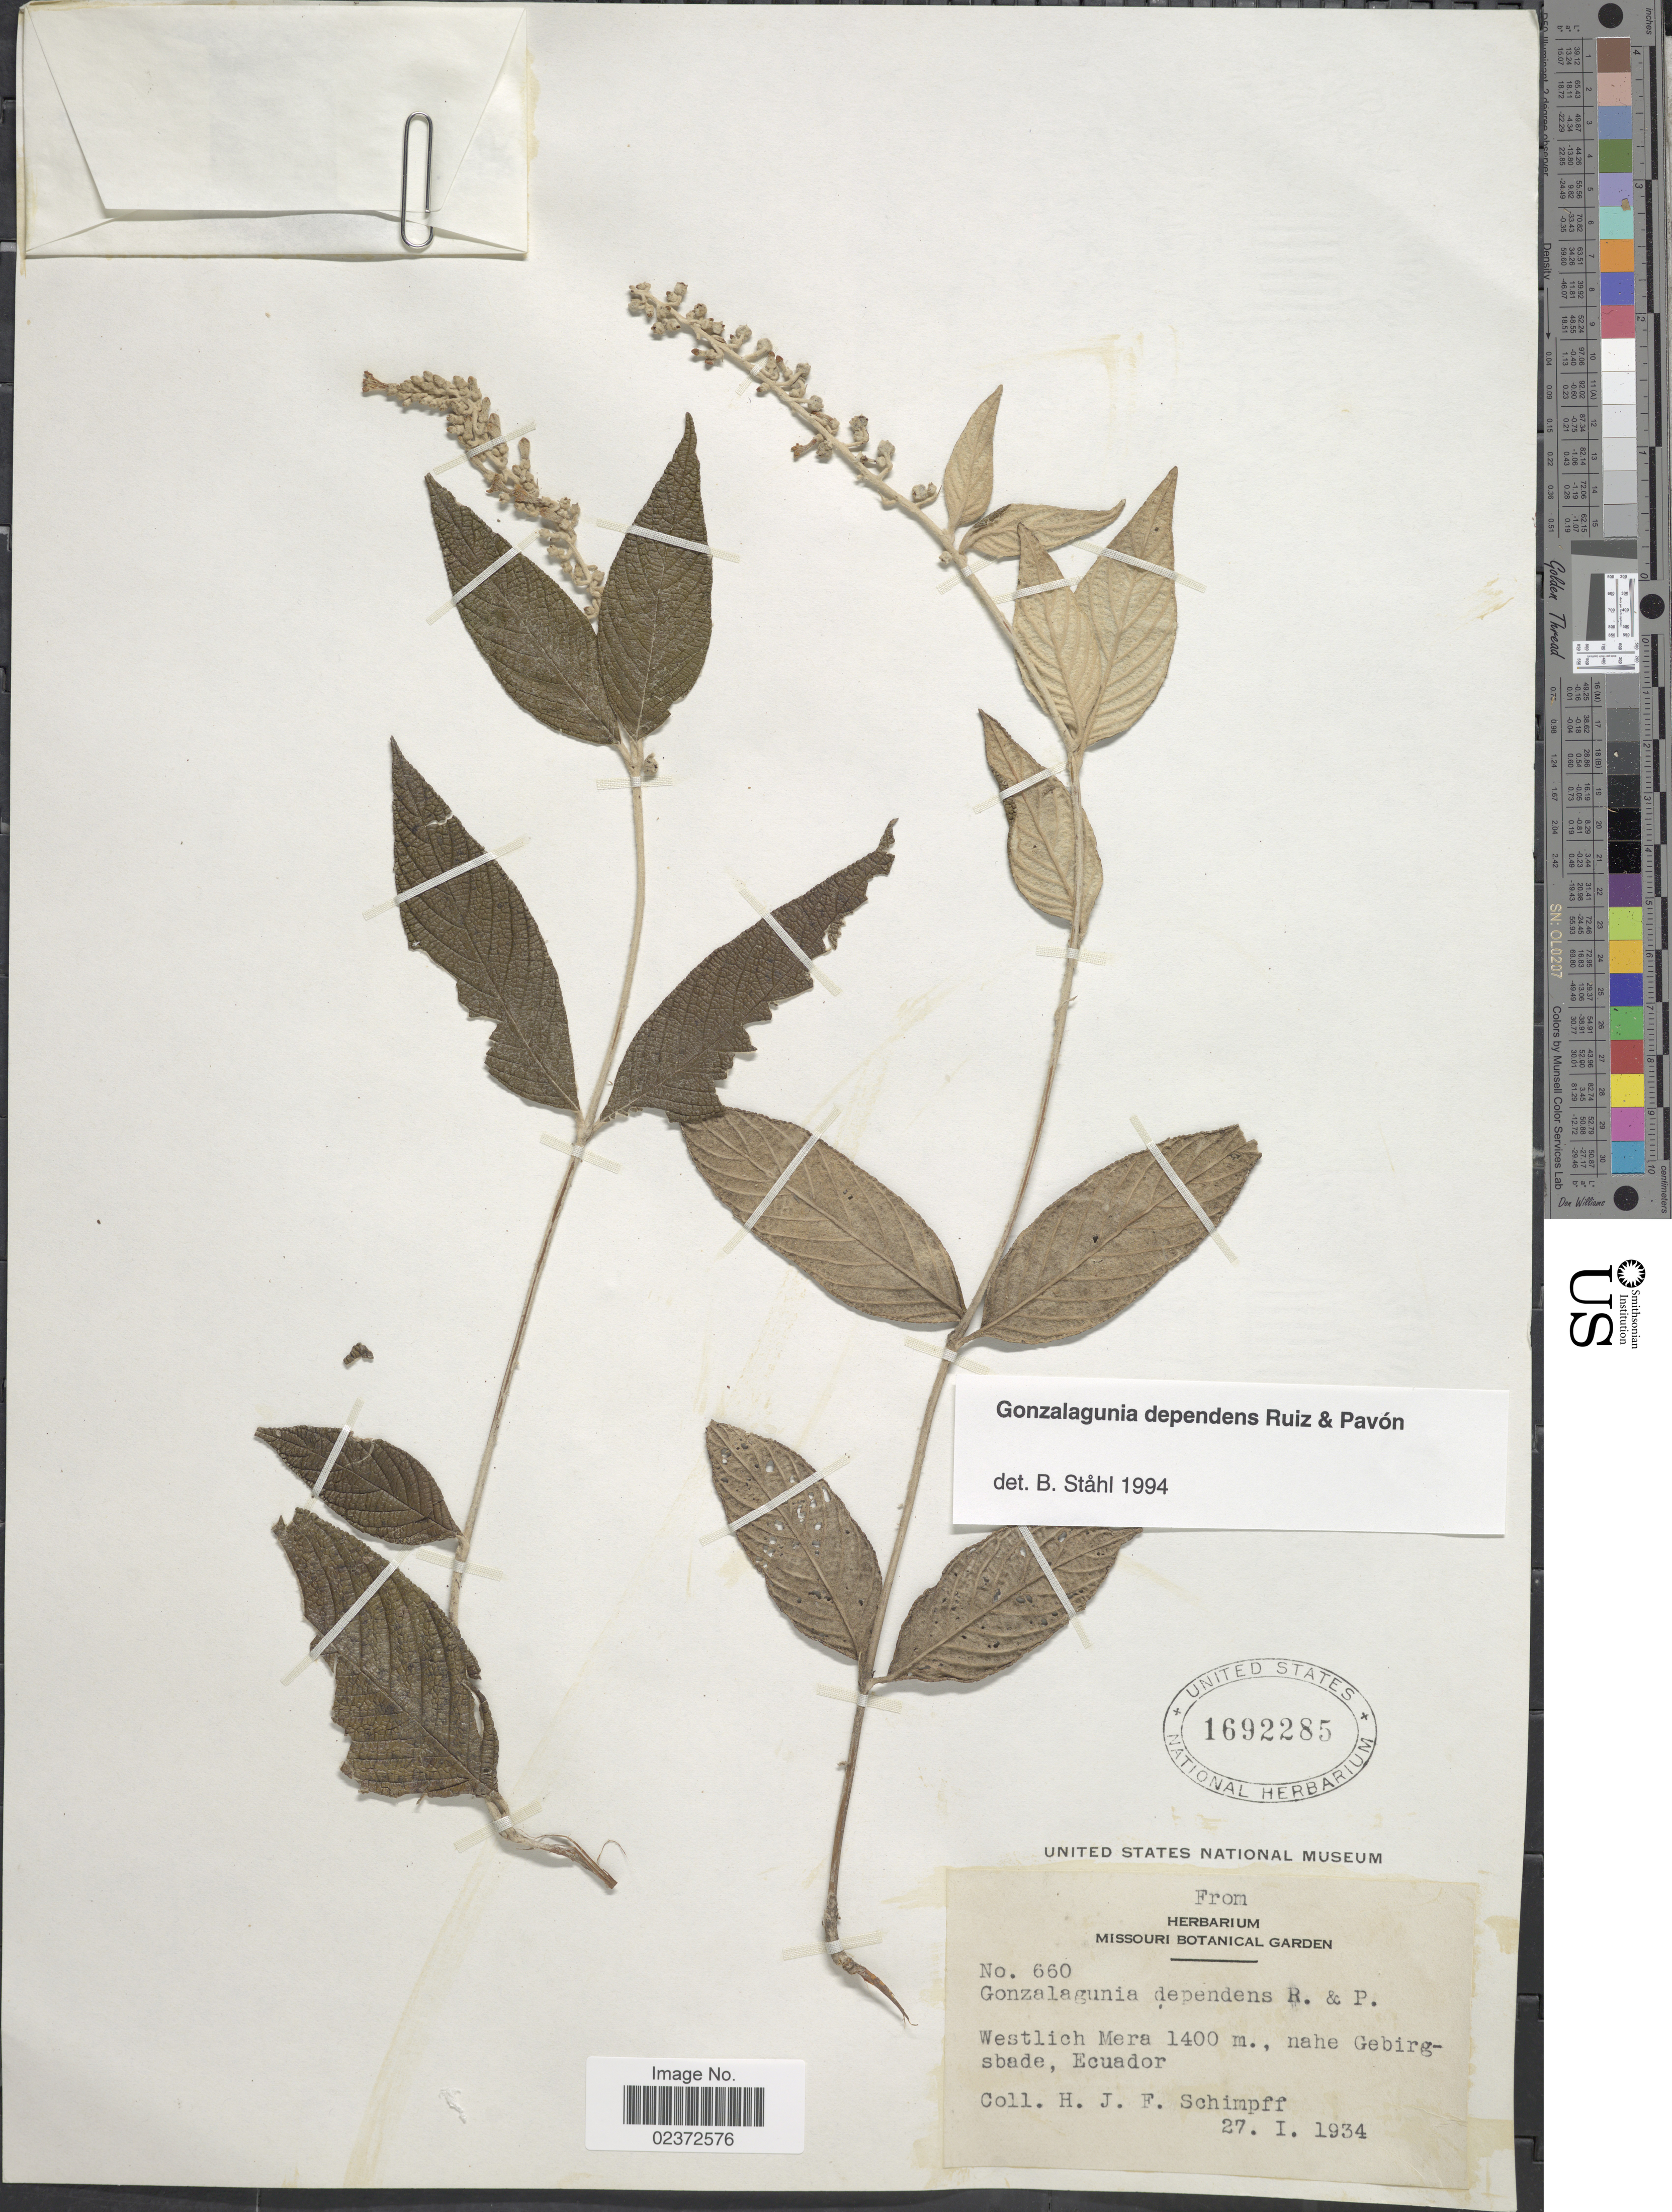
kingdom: Plantae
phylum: Tracheophyta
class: Magnoliopsida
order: Gentianales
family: Rubiaceae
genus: Gonzalagunia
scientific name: Gonzalagunia dependens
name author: Ruiz & Pav.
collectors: H. Schimpff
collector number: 660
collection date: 1934-01-27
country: Ecuador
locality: Westlich Mera, nahe Gebirgsbade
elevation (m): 1400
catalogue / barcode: US 1692285